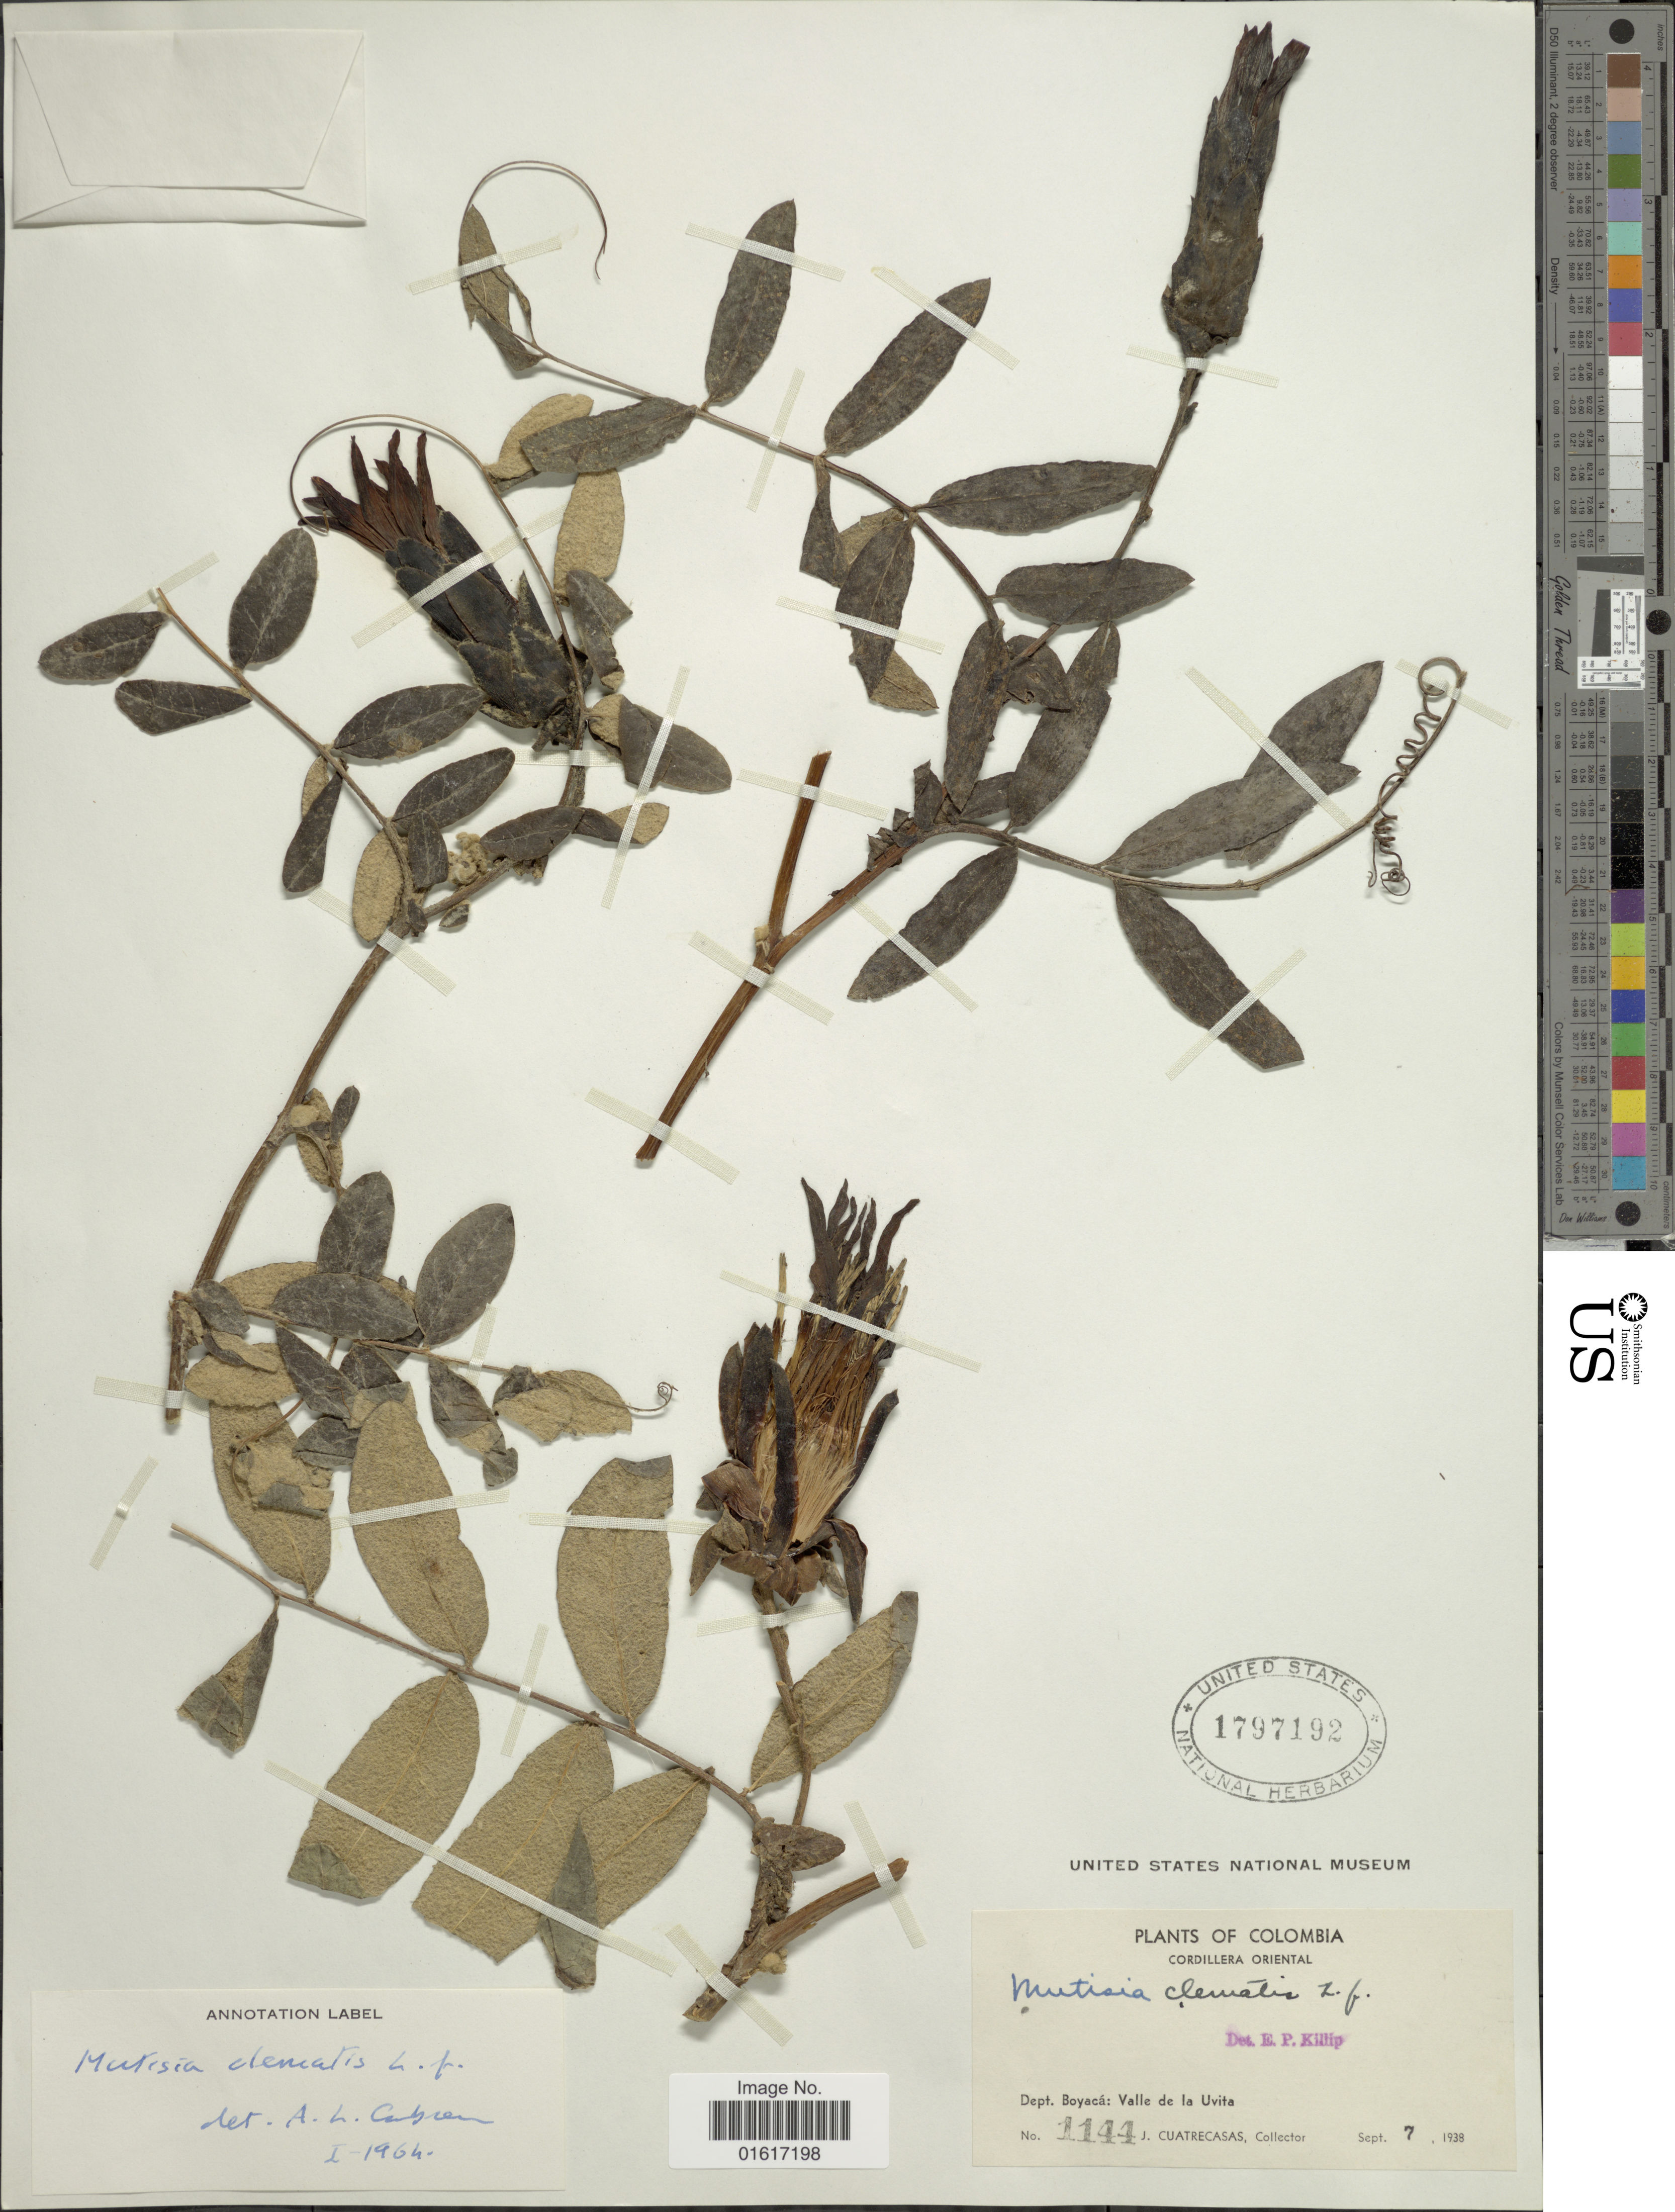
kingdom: Plantae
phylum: Tracheophyta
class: Magnoliopsida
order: Asterales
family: Asteraceae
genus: Mutisia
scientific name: Mutisia clematis var. clematis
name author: L. f.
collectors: J. Cuatrecasas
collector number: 1144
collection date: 1938-09-07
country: Colombia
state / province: Boyacá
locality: Cordillera Oriental. Valle de la Uvita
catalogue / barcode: US 1797192